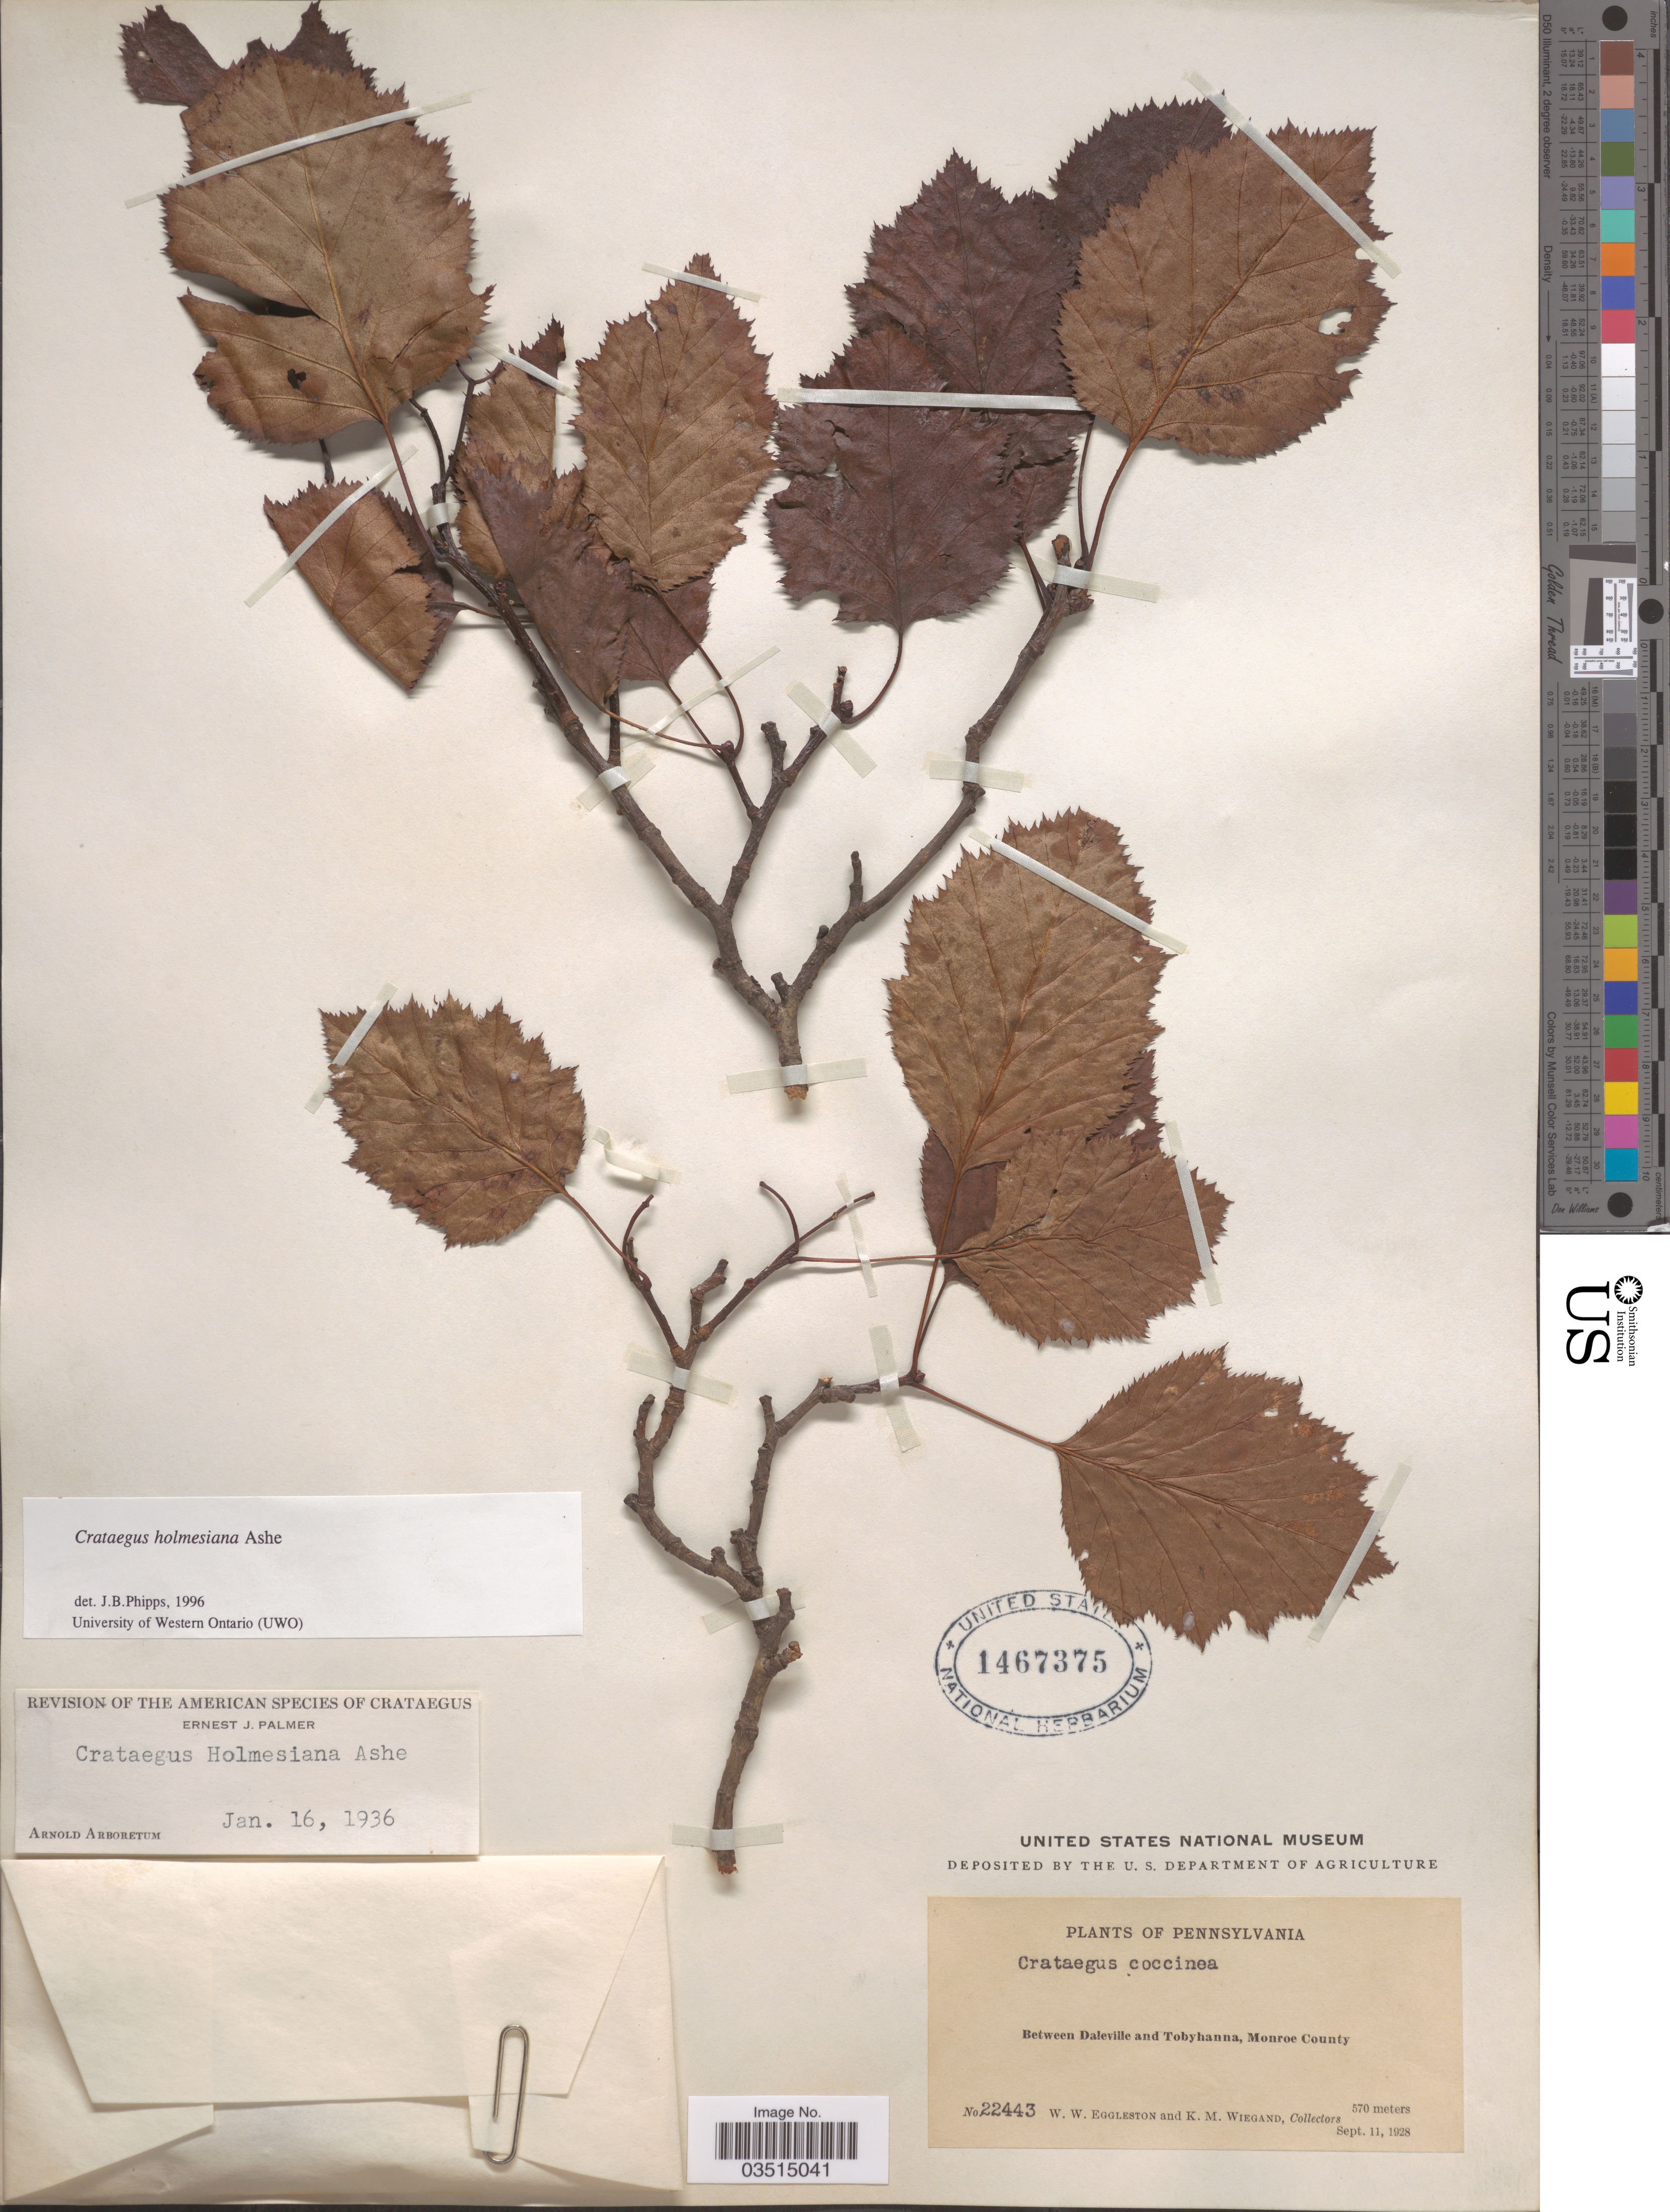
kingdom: Plantae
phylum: Tracheophyta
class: Magnoliopsida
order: Rosales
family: Rosaceae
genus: Crataegus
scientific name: Crataegus holmesiana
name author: Ashe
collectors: W. W. Eggleston & K. M. Wiegand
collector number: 22443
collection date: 1928-09-11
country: United States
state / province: Pennsylvania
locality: Between Daleville and Tobyhanna, Monroe County.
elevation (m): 570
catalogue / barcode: US 1467375